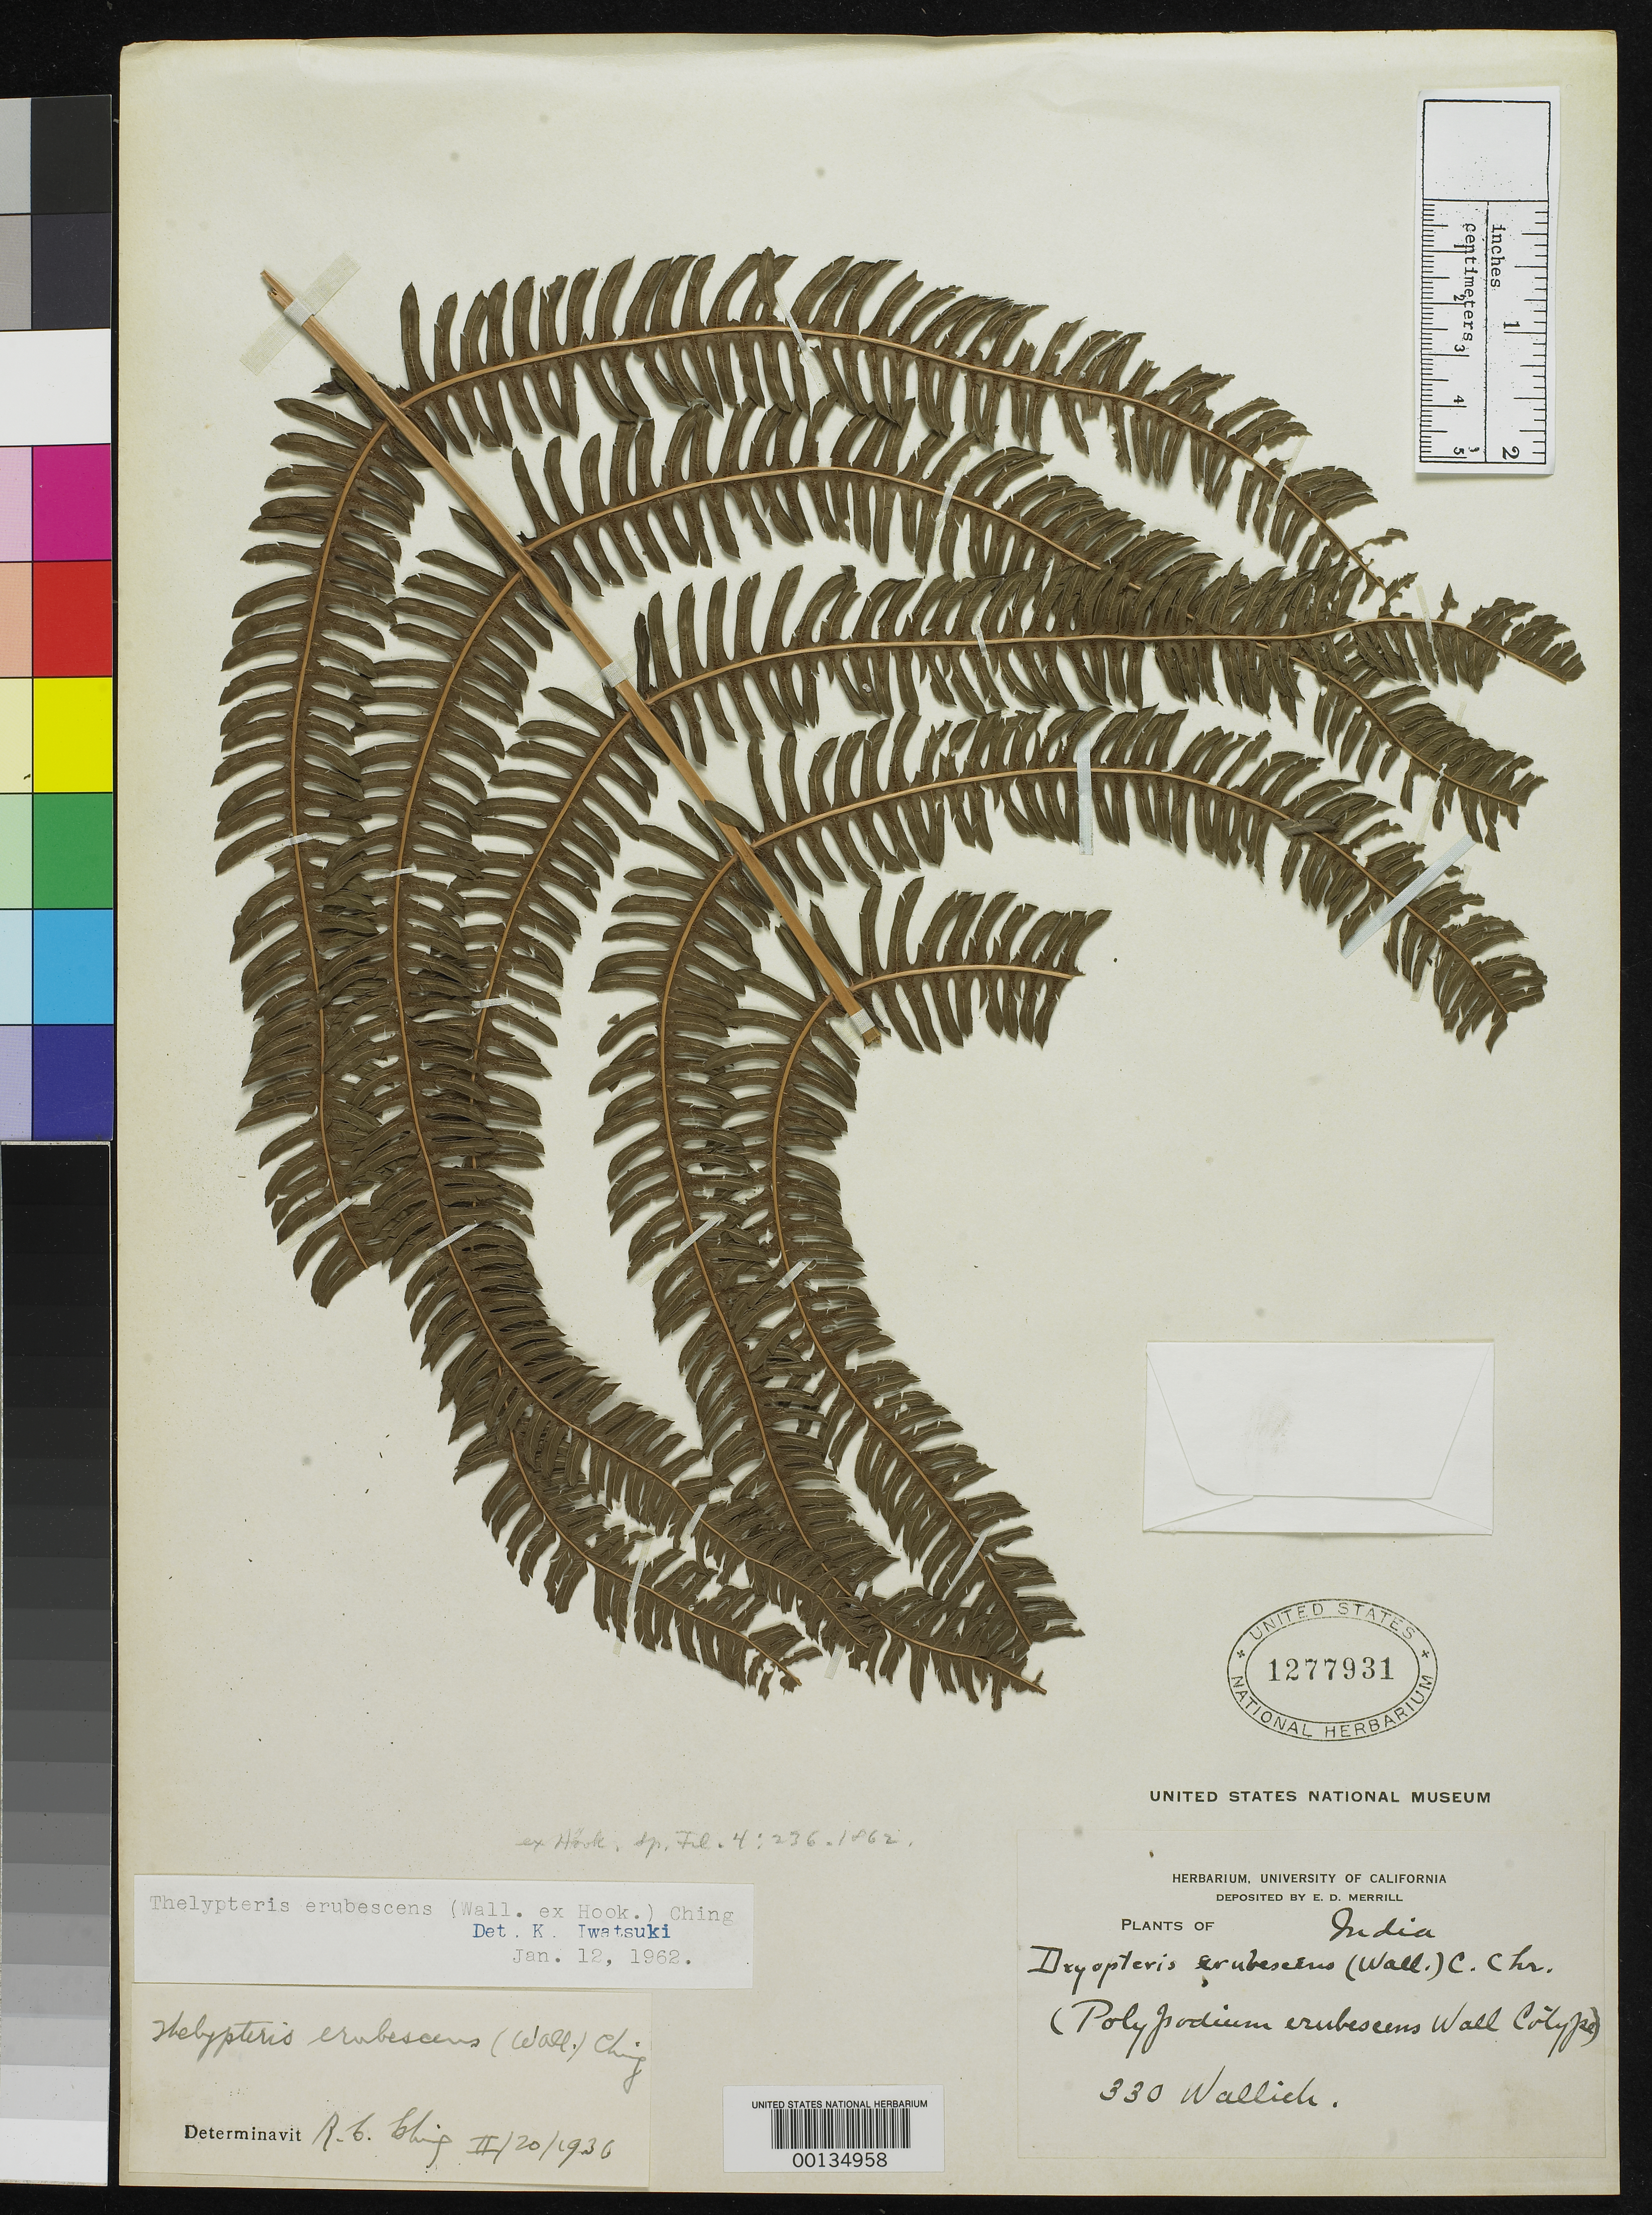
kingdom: Plantae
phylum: Tracheophyta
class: Polypodiopsida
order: Polypodiales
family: Polypodiaceae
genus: Polypodium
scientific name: Polypodium erubescens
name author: Wall. ex Hook.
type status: Type Collection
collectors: N. Wallich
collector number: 330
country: Nepal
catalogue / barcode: US 1277931